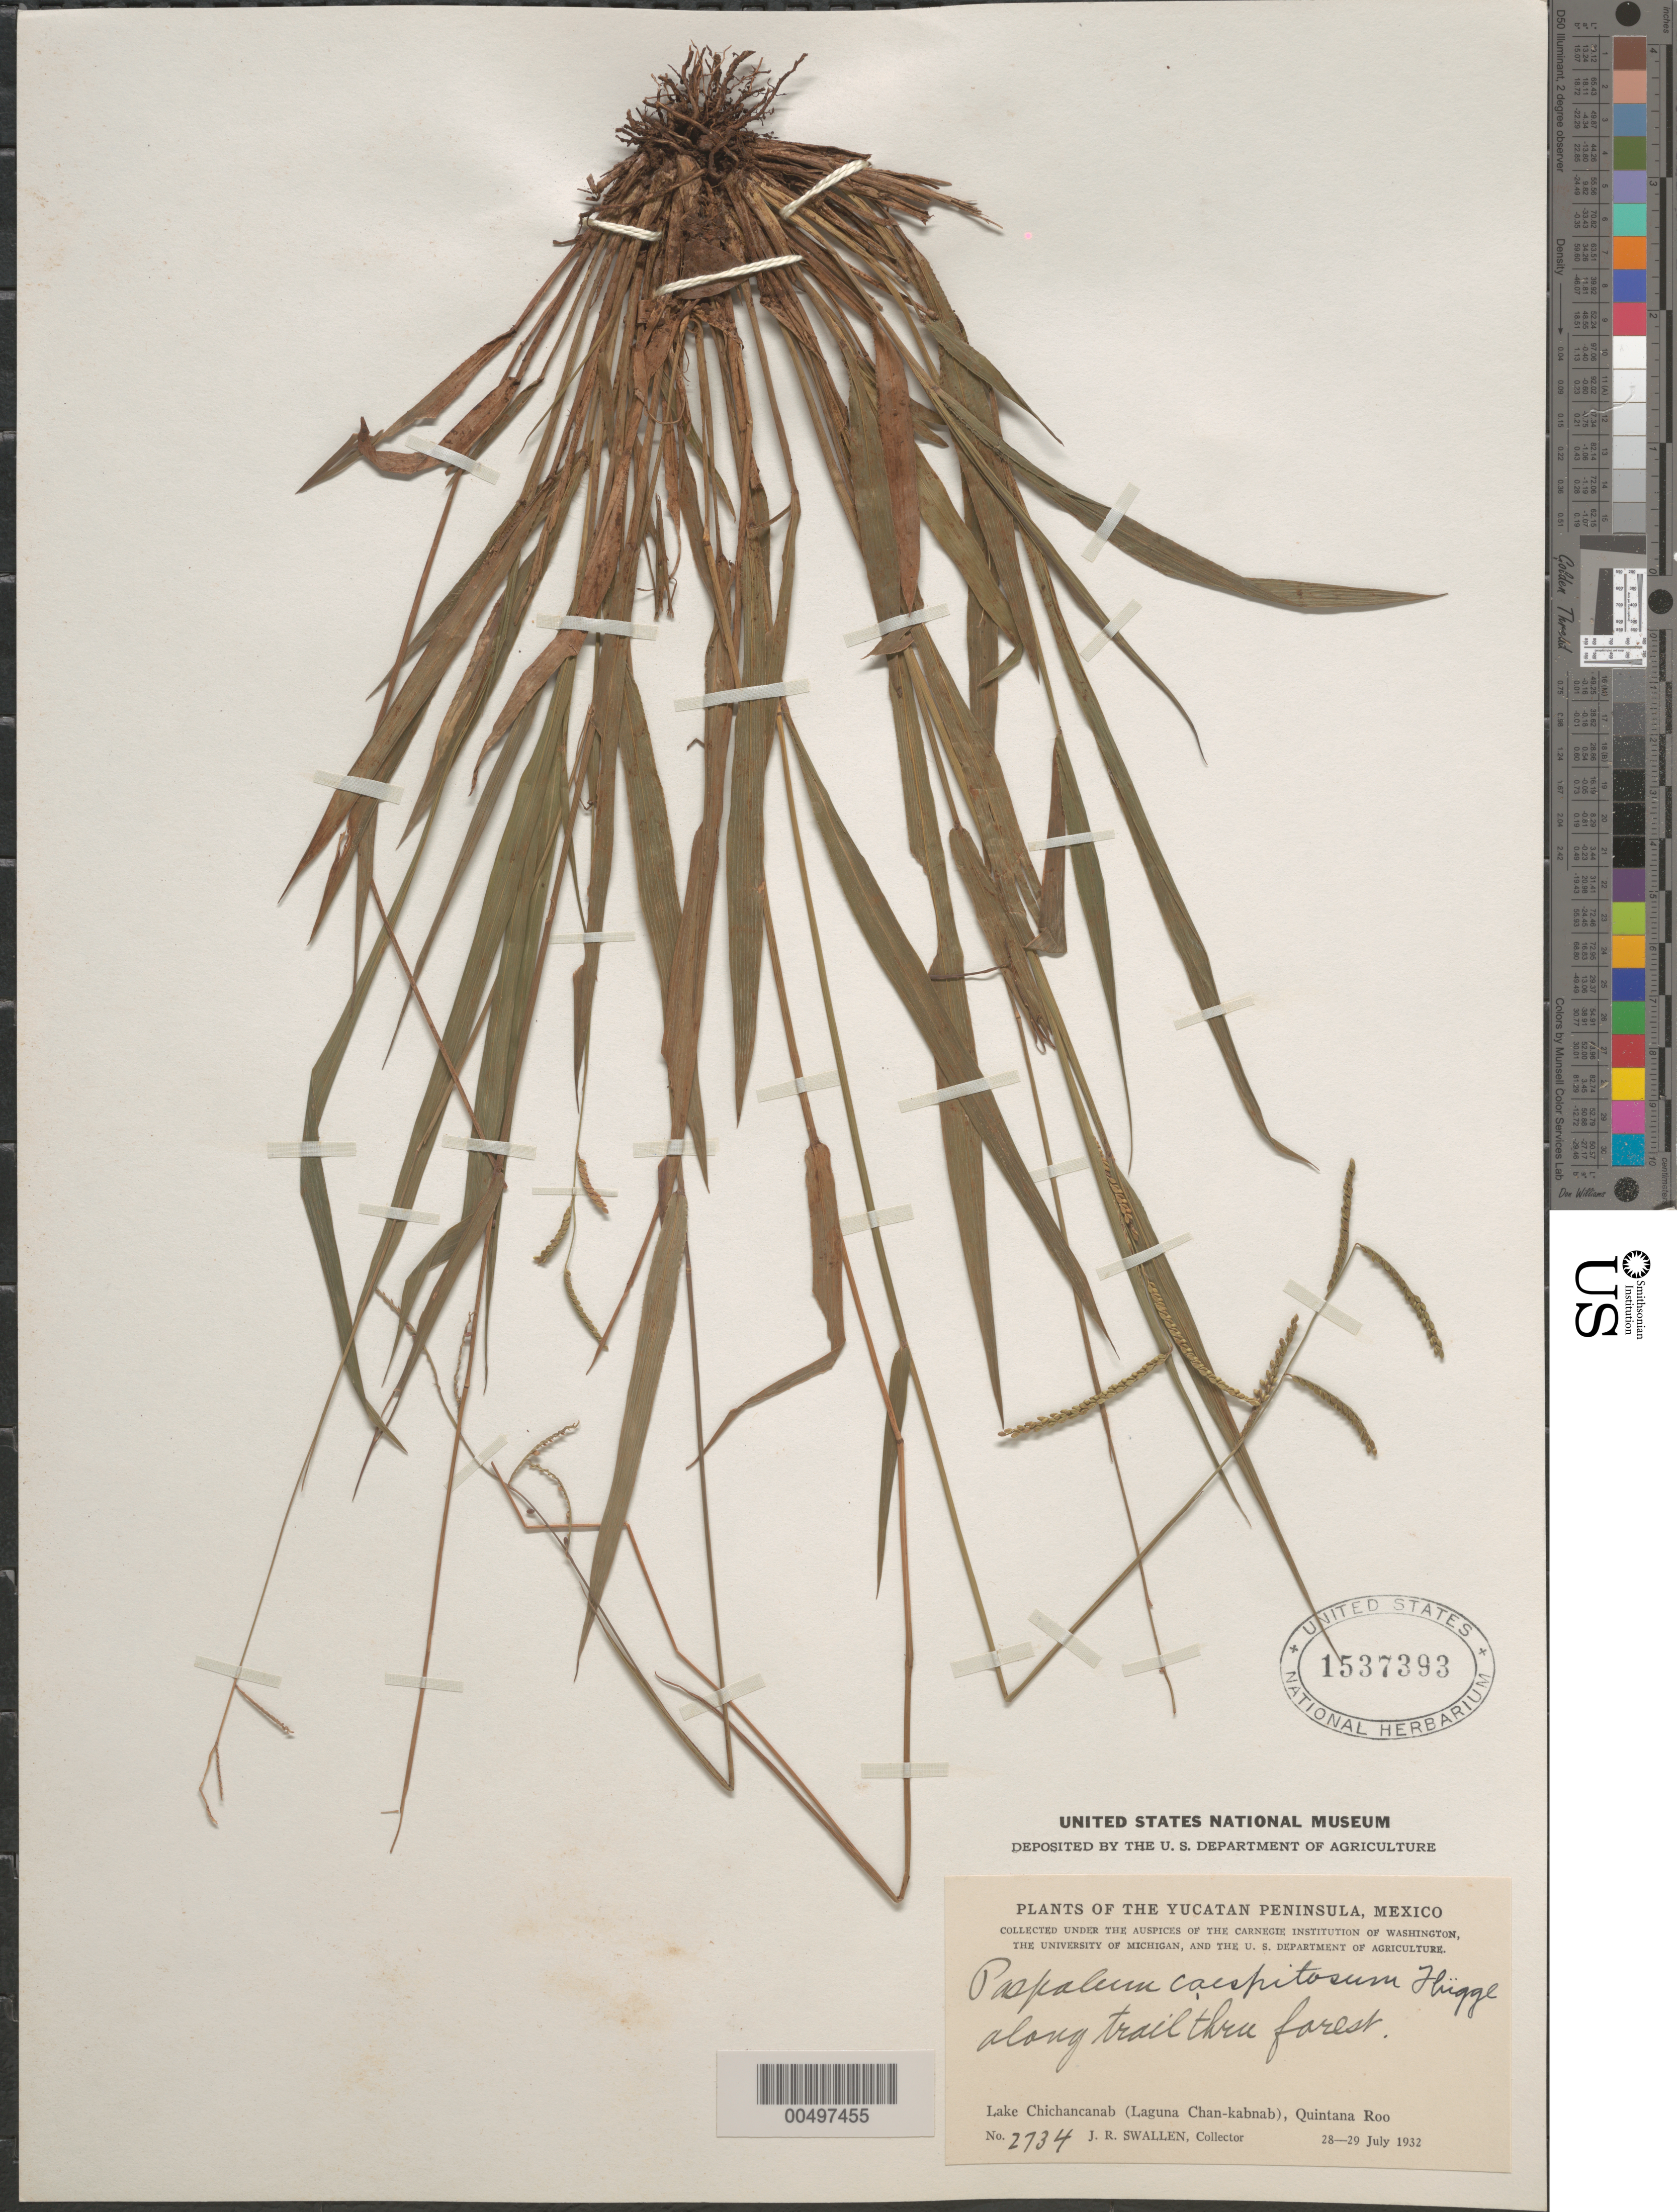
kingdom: Plantae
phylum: Tracheophyta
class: Liliopsida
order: Poales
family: Poaceae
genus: Paspalum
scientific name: Paspalum caespitosum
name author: Flüggé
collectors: J. R. Swallen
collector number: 2734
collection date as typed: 28 Jul 1932 to 29 Jul 1932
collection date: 1932-07-28/1932-07-29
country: Mexico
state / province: Quintana Roo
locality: Yucatan Peninsula, Lake Chichancanab (Laguna Chan-kabnab)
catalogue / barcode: US 1537393